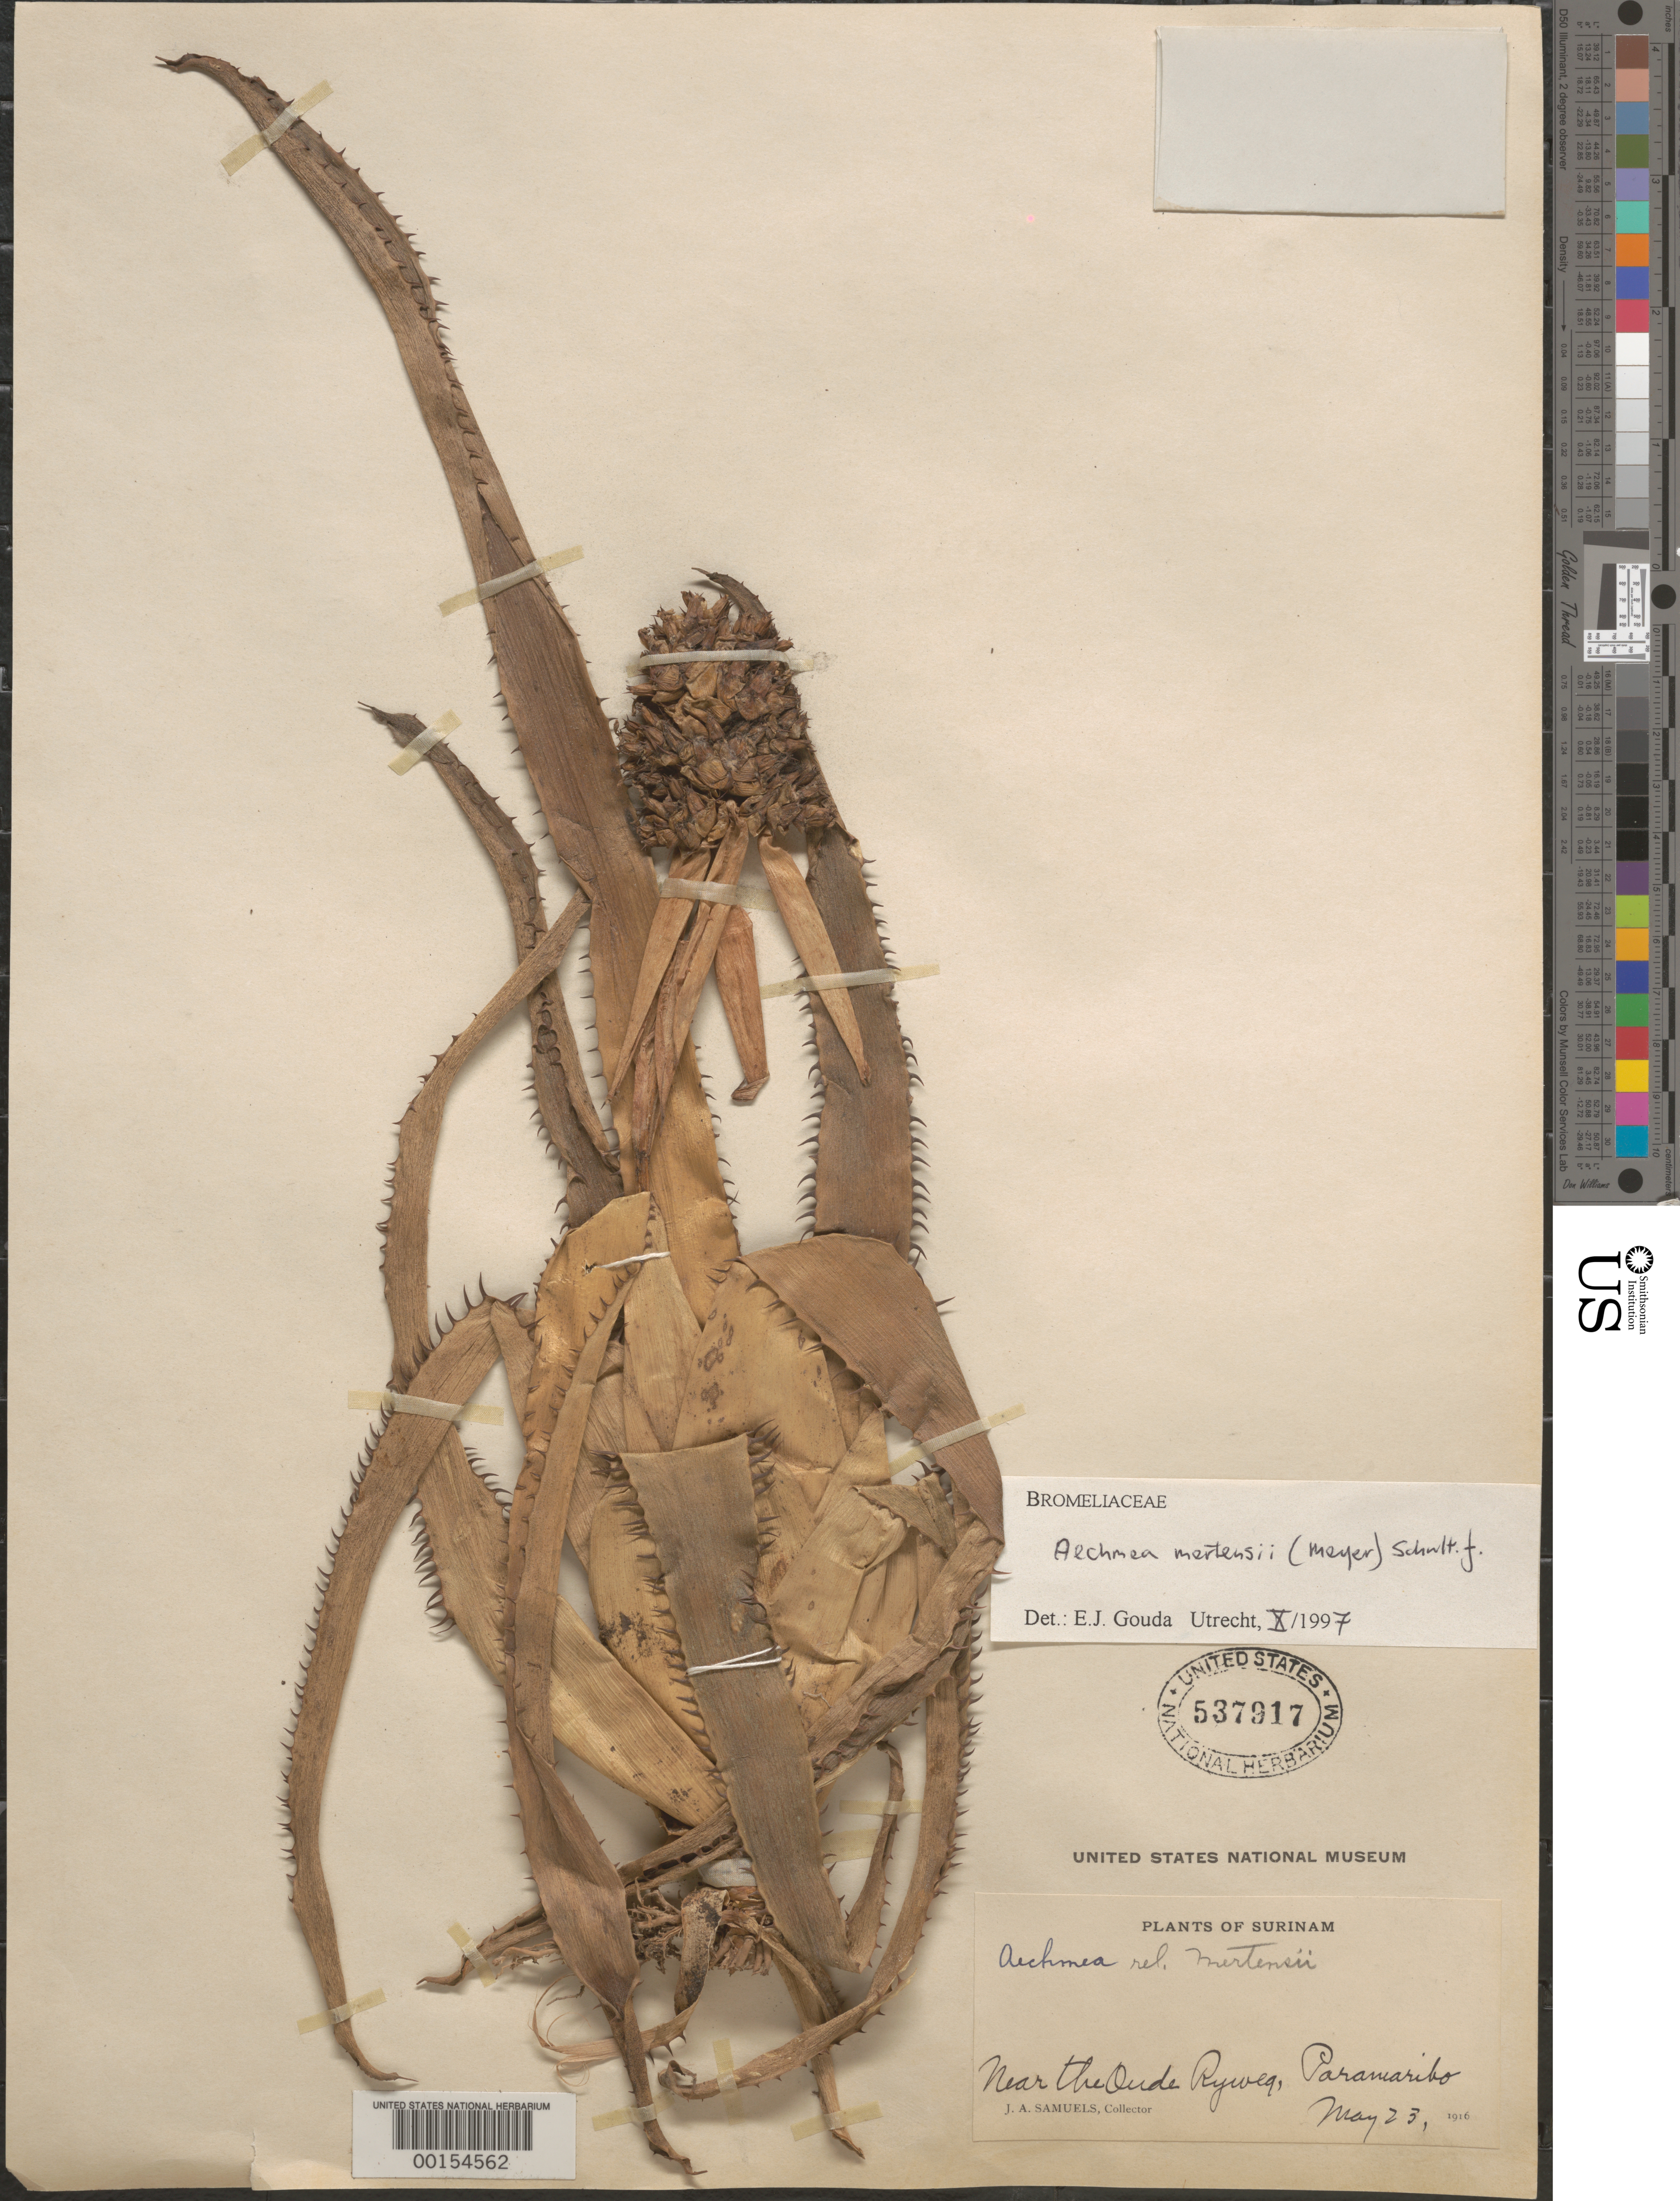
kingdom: Plantae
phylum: Tracheophyta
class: Liliopsida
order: Poales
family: Bromeliaceae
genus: Aechmea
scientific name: Aechmea mertensii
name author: (G. Mey.) Schult. & Schult. f.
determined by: Gouda, E. J.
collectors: J. A. Samuels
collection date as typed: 23-May-16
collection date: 1916-05-23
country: Suriname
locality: Paramaribo, near Oude Ryweg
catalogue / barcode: US 537917